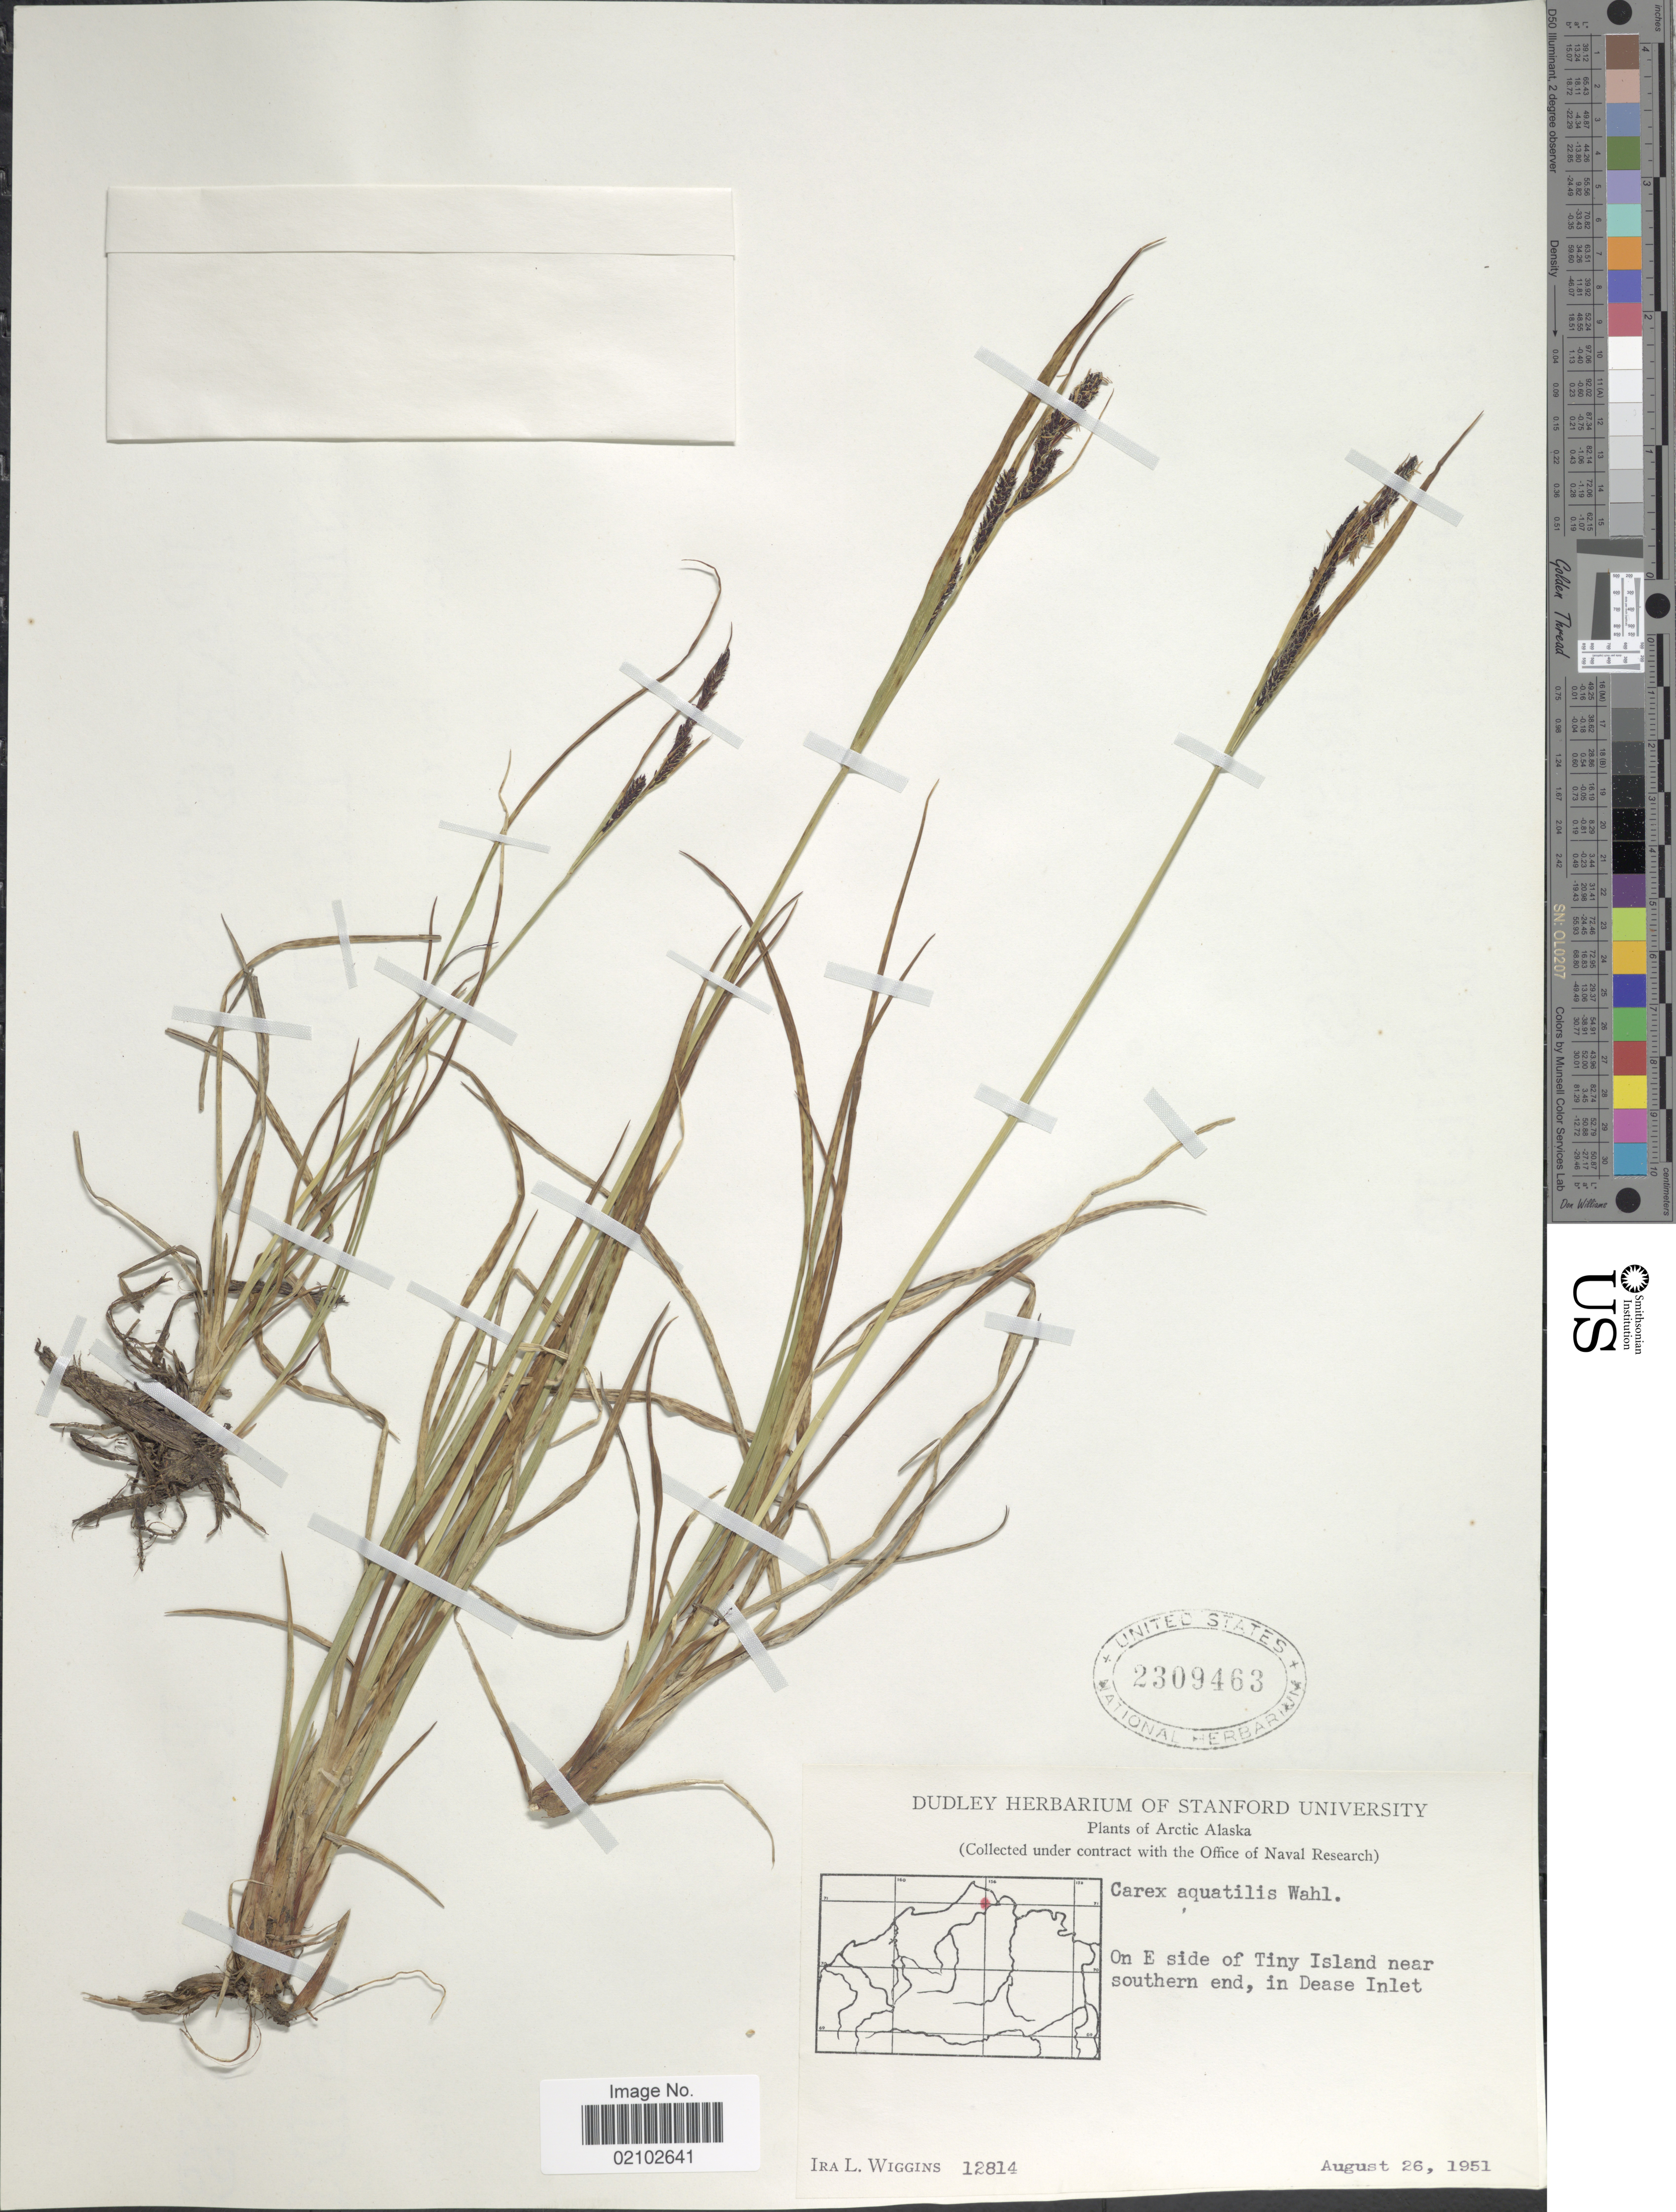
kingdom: Plantae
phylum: Tracheophyta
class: Liliopsida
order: Poales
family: Cyperaceae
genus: Carex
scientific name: Carex aquatilis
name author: Wahlenb.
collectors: I. L. Wiggins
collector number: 12814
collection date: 1951-08-26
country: United States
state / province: Alaska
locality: Arctic Alaska, on E side of Tiny Island near southern end, in Dease Inlet.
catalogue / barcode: US 2309463